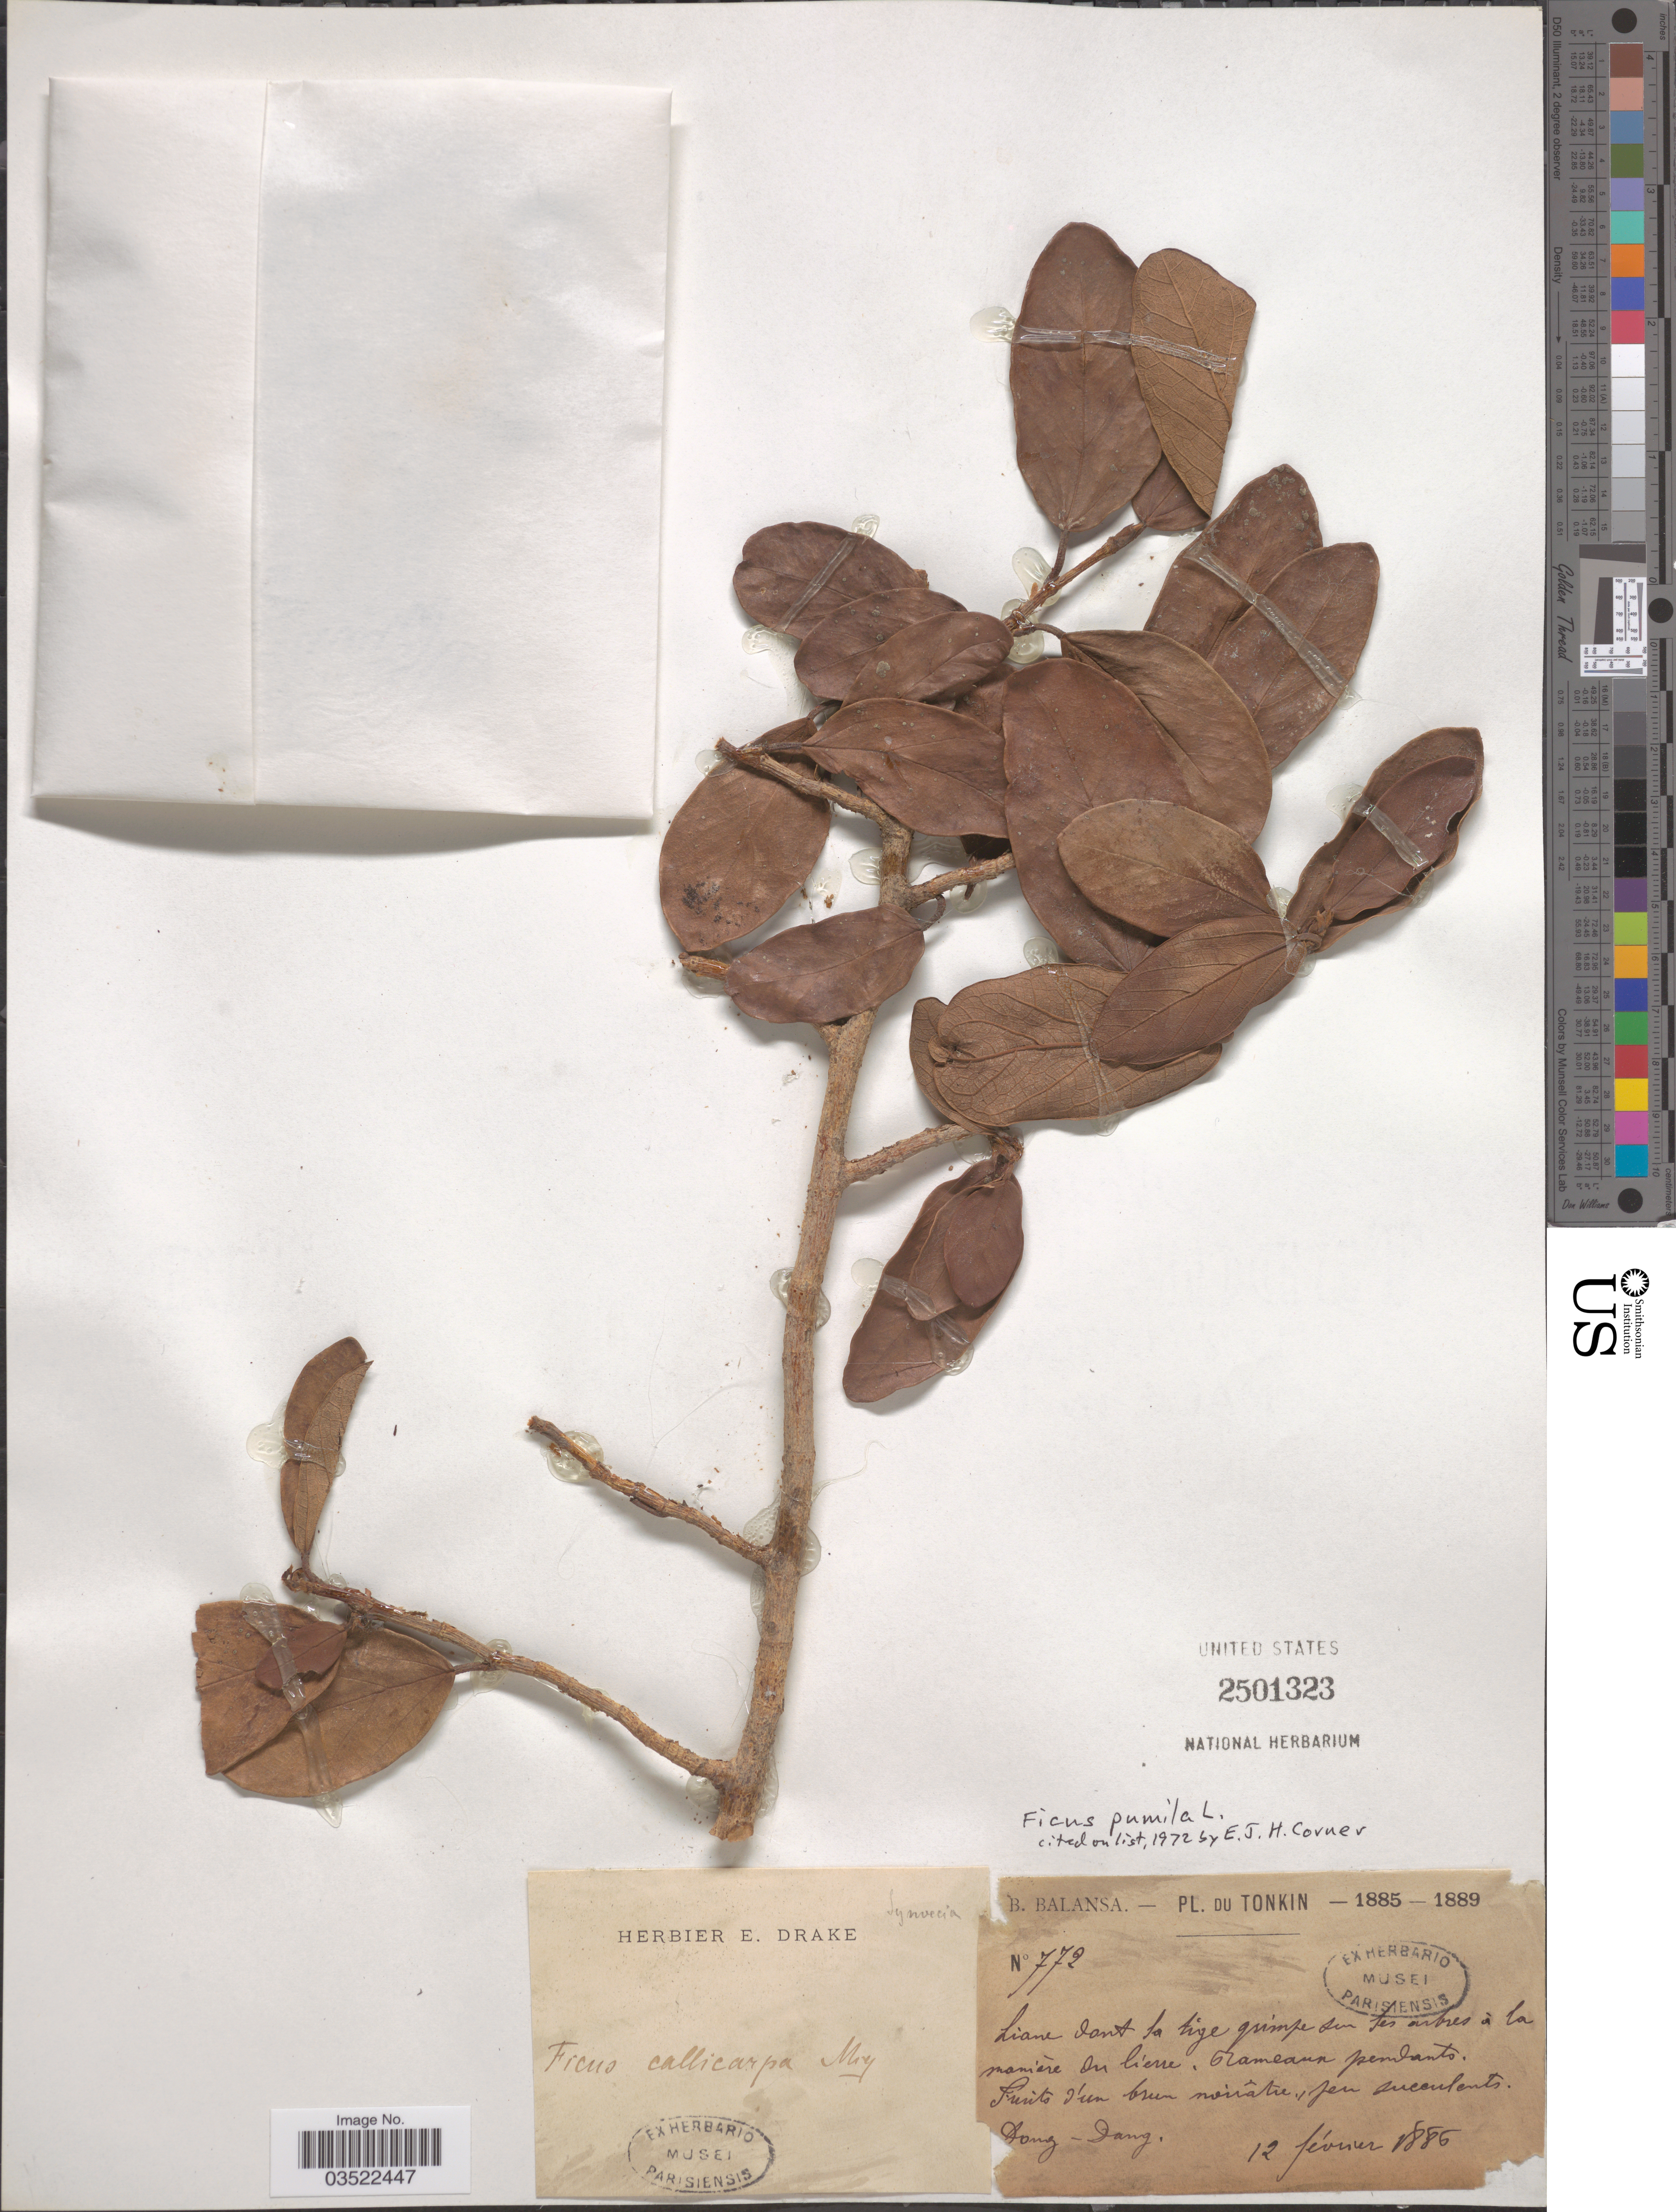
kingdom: Plantae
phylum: Tracheophyta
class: Magnoliopsida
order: Rosales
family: Moraceae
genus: Ficus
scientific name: Ficus pumila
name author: L.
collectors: B. Balansa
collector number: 772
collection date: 1886-02-12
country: Vietnam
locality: Tonkin. Dong-Dang.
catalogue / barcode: US 2501323